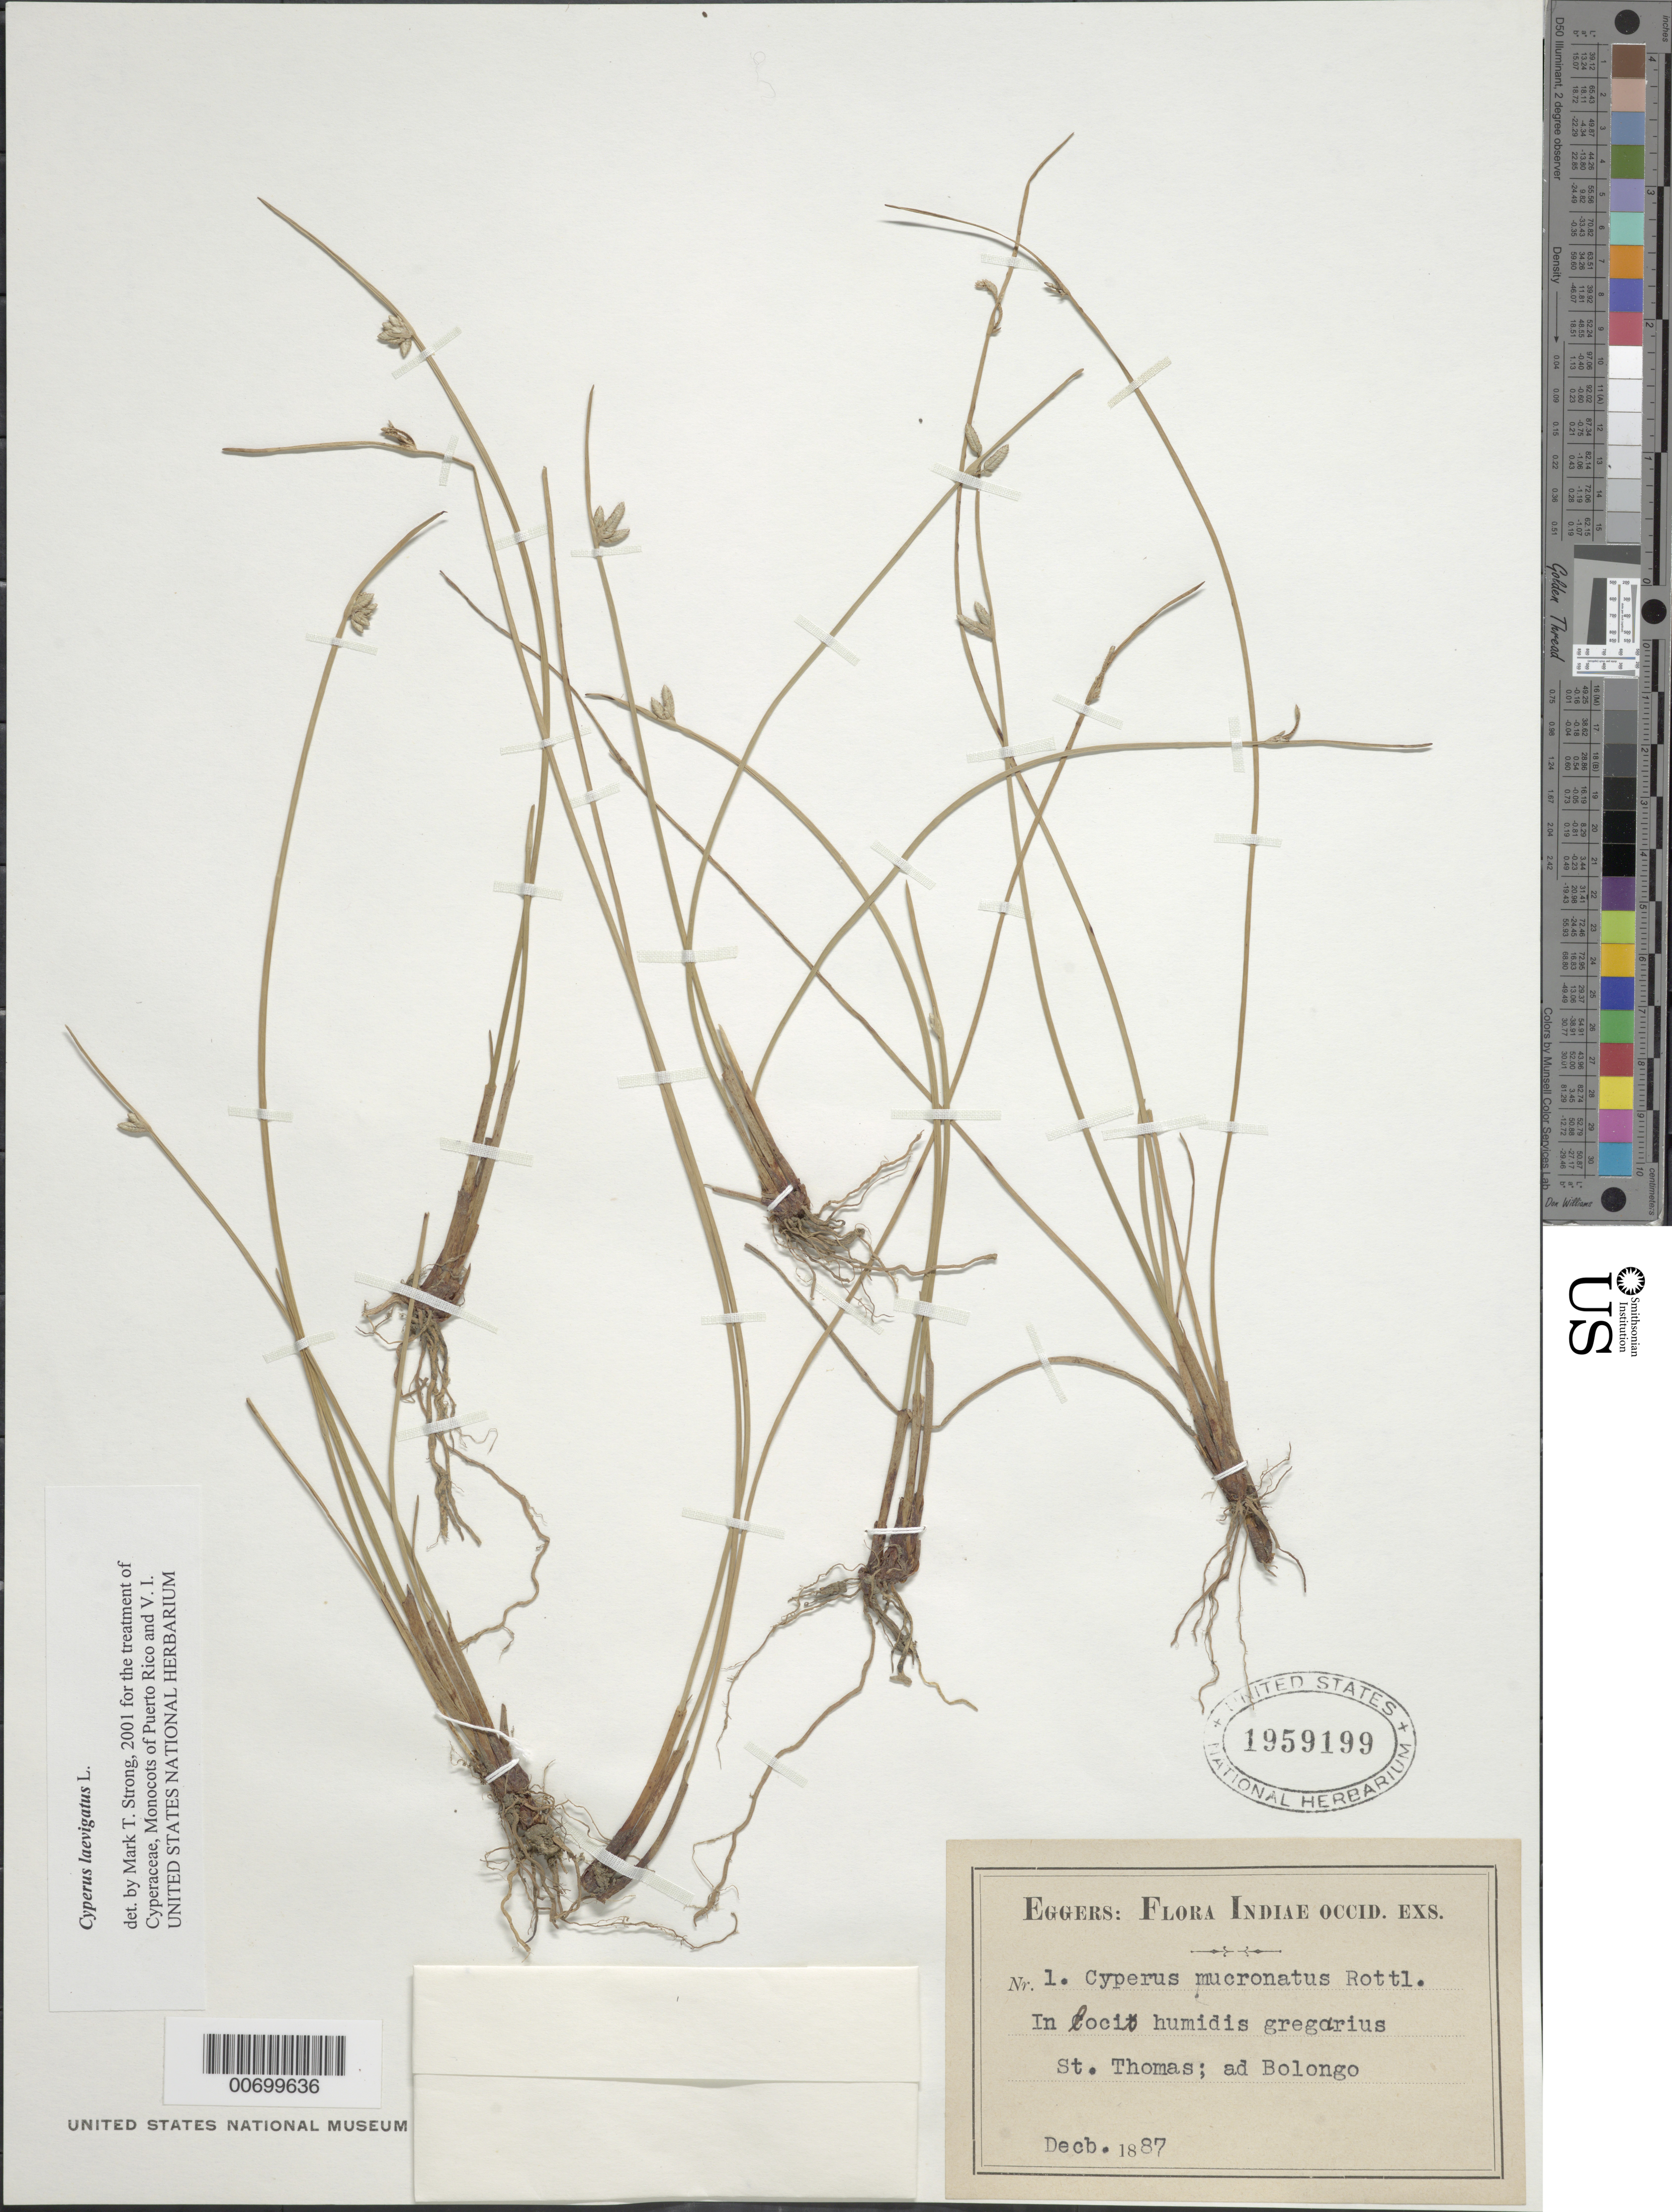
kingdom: Plantae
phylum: Tracheophyta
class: Liliopsida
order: Poales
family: Cyperaceae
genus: Cyperus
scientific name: Cyperus laevigatus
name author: L.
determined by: Strong, M. T., (US), Smithsonian Institution - National Museum of Natural History (UNITED STATES)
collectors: H. F. A. von Eggers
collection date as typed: Dec 1887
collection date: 1887-12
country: U.S. Virgin Islands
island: St. Thomas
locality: St. Thomas: ad Bolongo.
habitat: In humidis gregarius.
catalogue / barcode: US 1959199